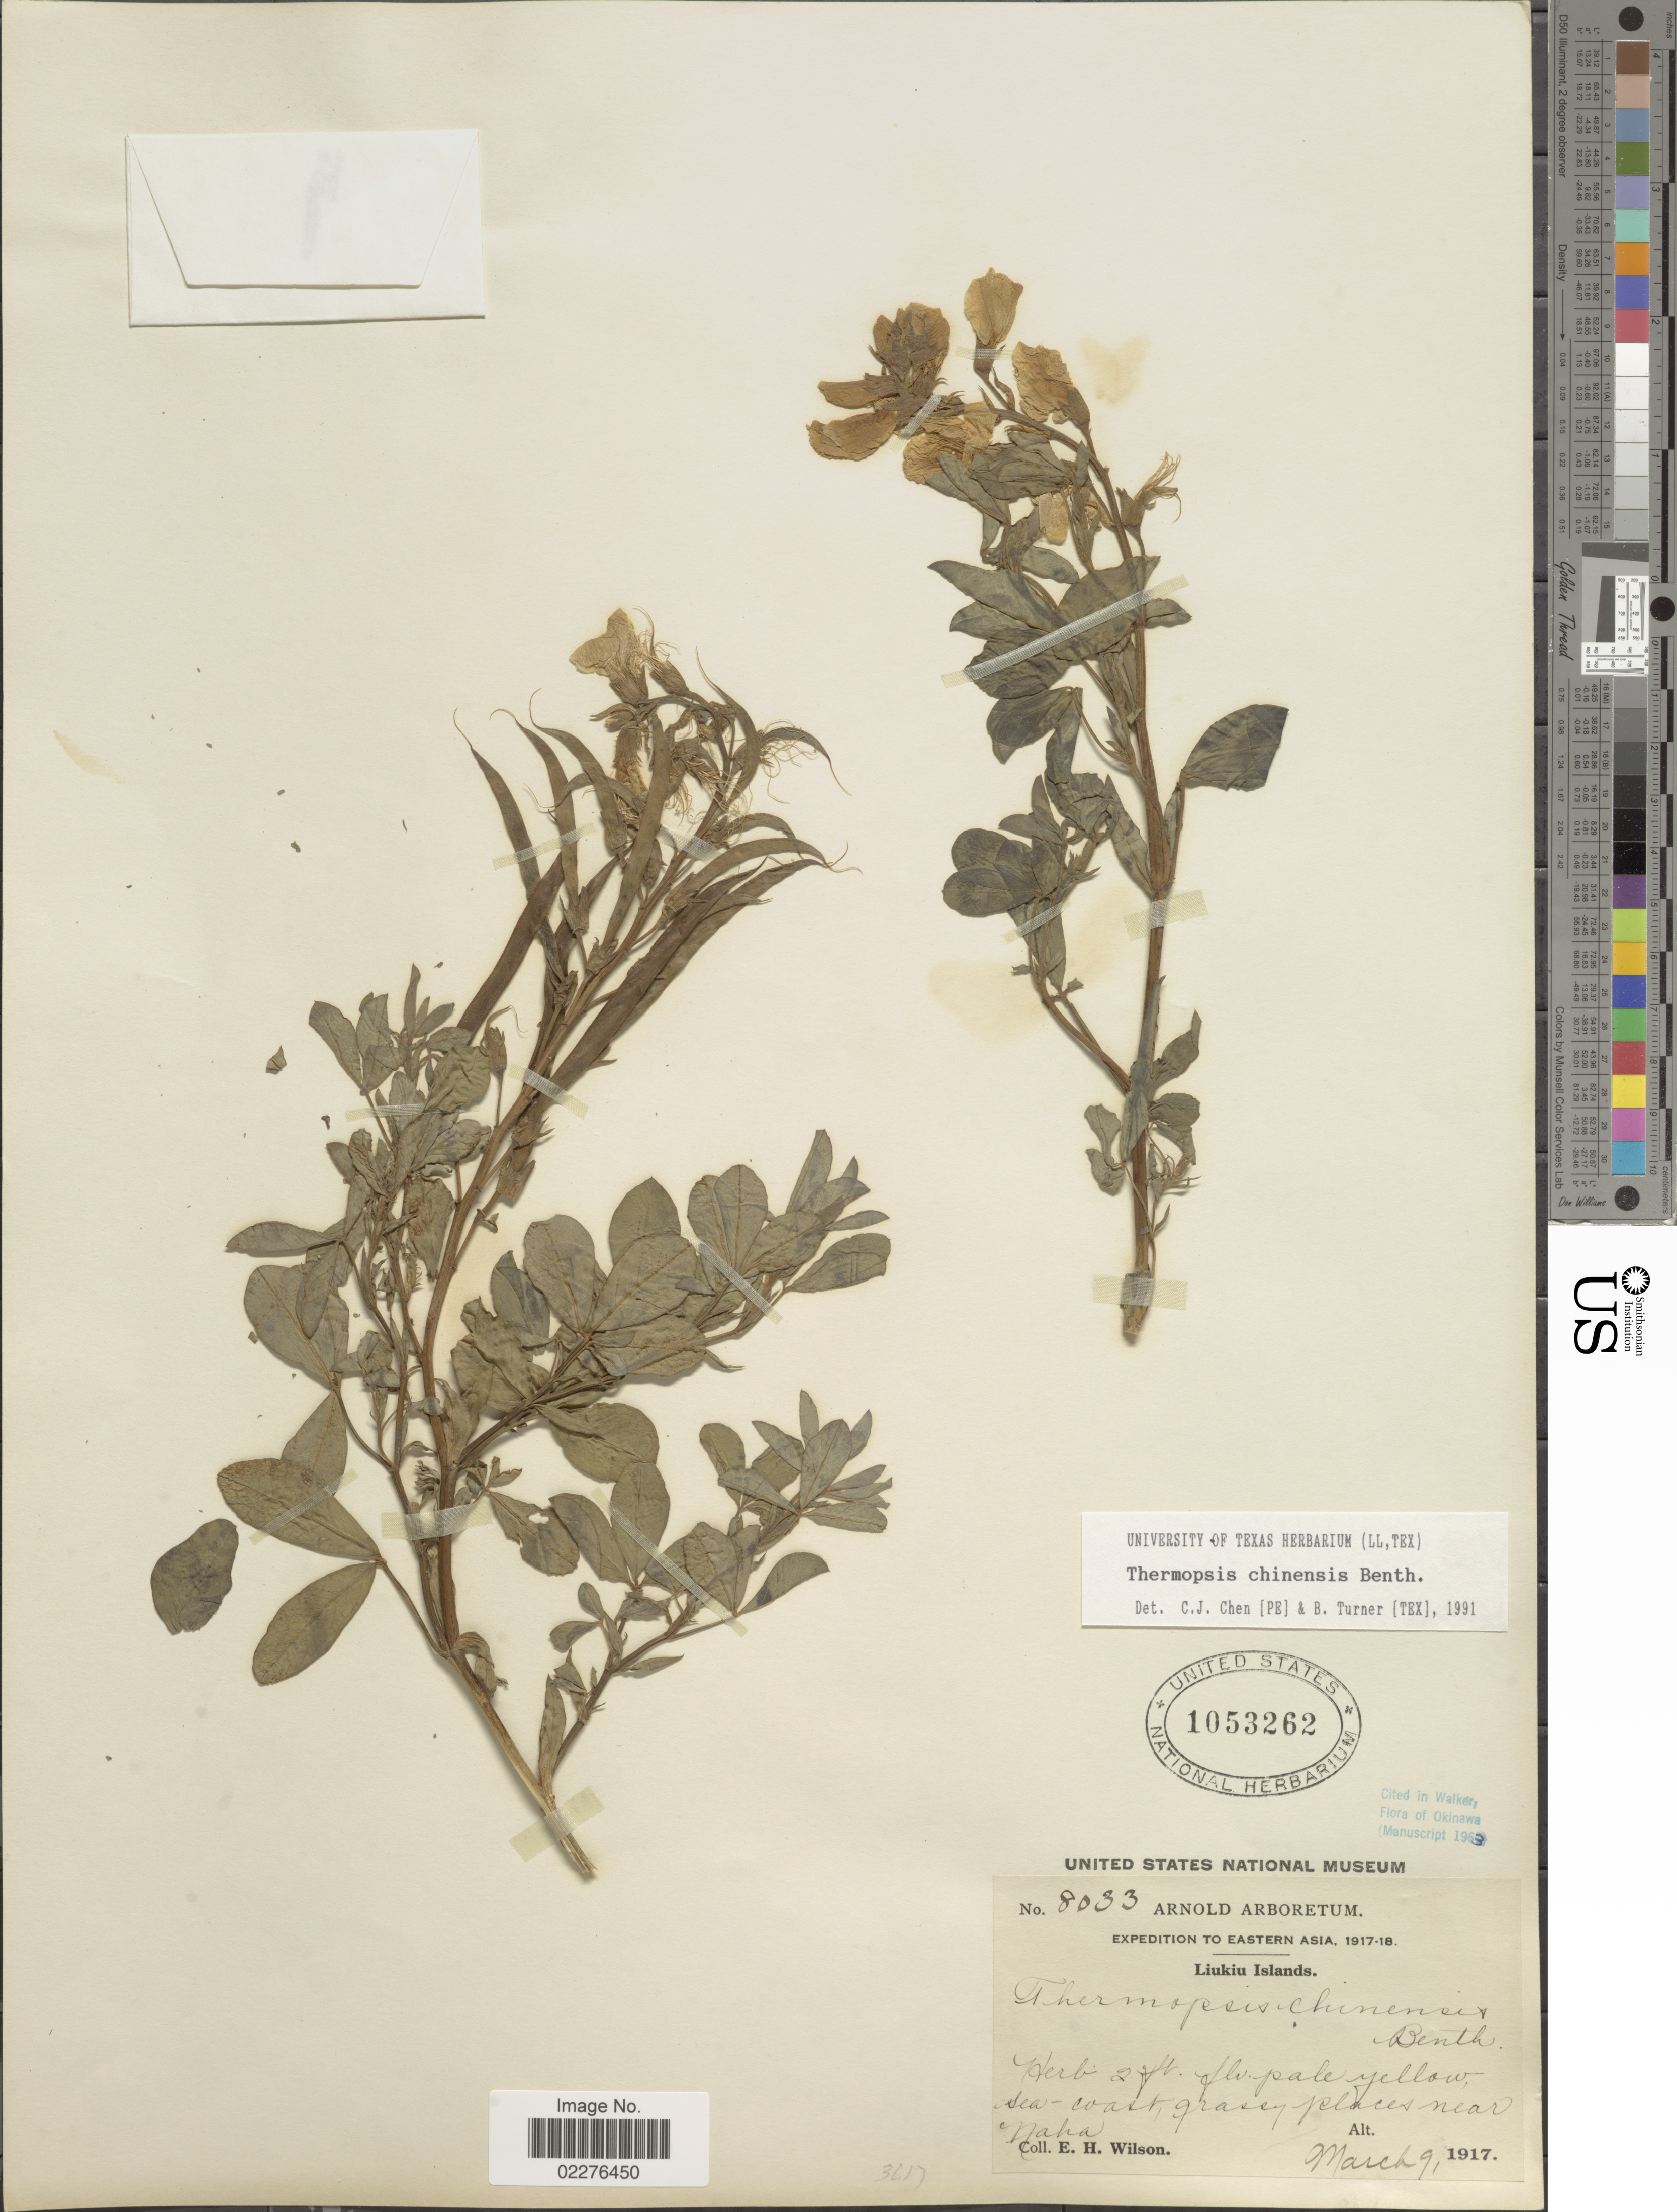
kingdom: Plantae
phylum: Tracheophyta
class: Magnoliopsida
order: Fabales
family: Fabaceae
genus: Thermopsis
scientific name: Thermopsis chinensis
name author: Benth. ex S. Moore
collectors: E. Wilson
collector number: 8033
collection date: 1917-03-09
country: Japan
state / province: Okinawa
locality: Eastern Asia, Liukiu Islands, grassy places near Naha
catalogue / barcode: US 1053262